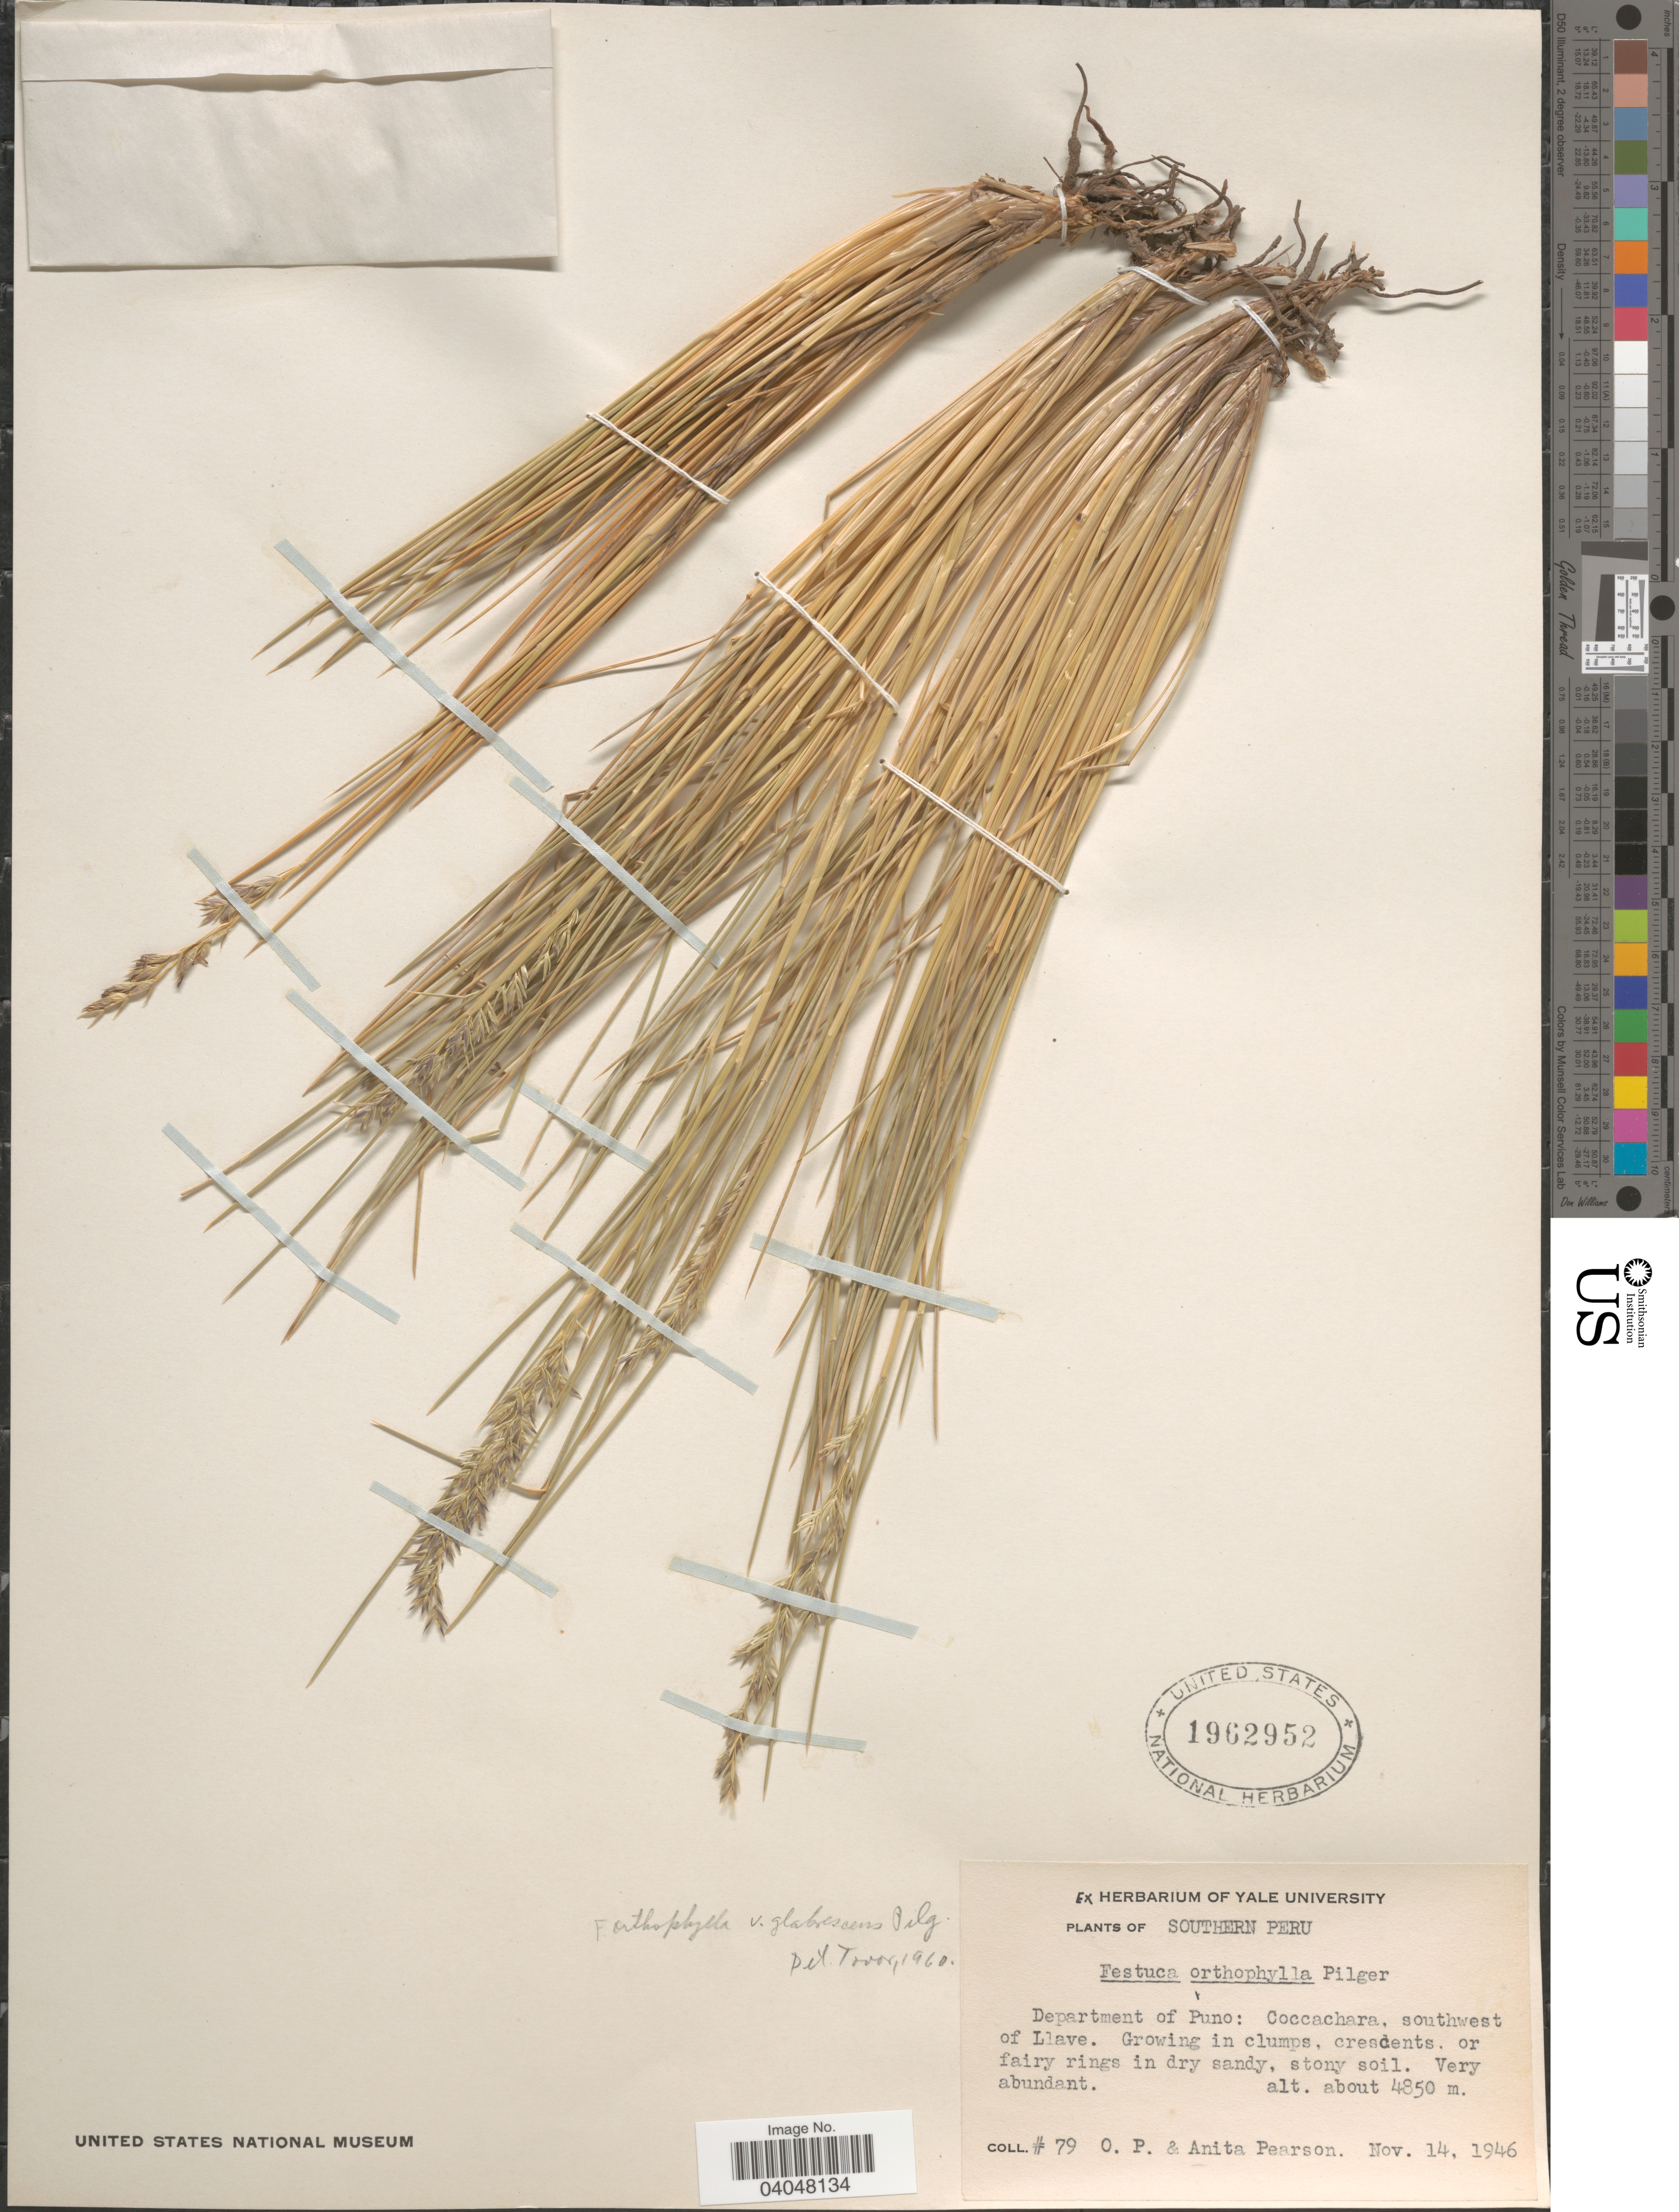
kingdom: Plantae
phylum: Tracheophyta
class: Liliopsida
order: Poales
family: Poaceae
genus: Festuca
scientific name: Festuca orthophylla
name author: Pilg.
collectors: O. P. Pearson & A. Pearson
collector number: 79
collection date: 1946-11-14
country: Peru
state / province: Puno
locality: Southern Peru. Department of Puno: Coccachara, southwest of Llave.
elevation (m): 4850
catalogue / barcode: US 1962952